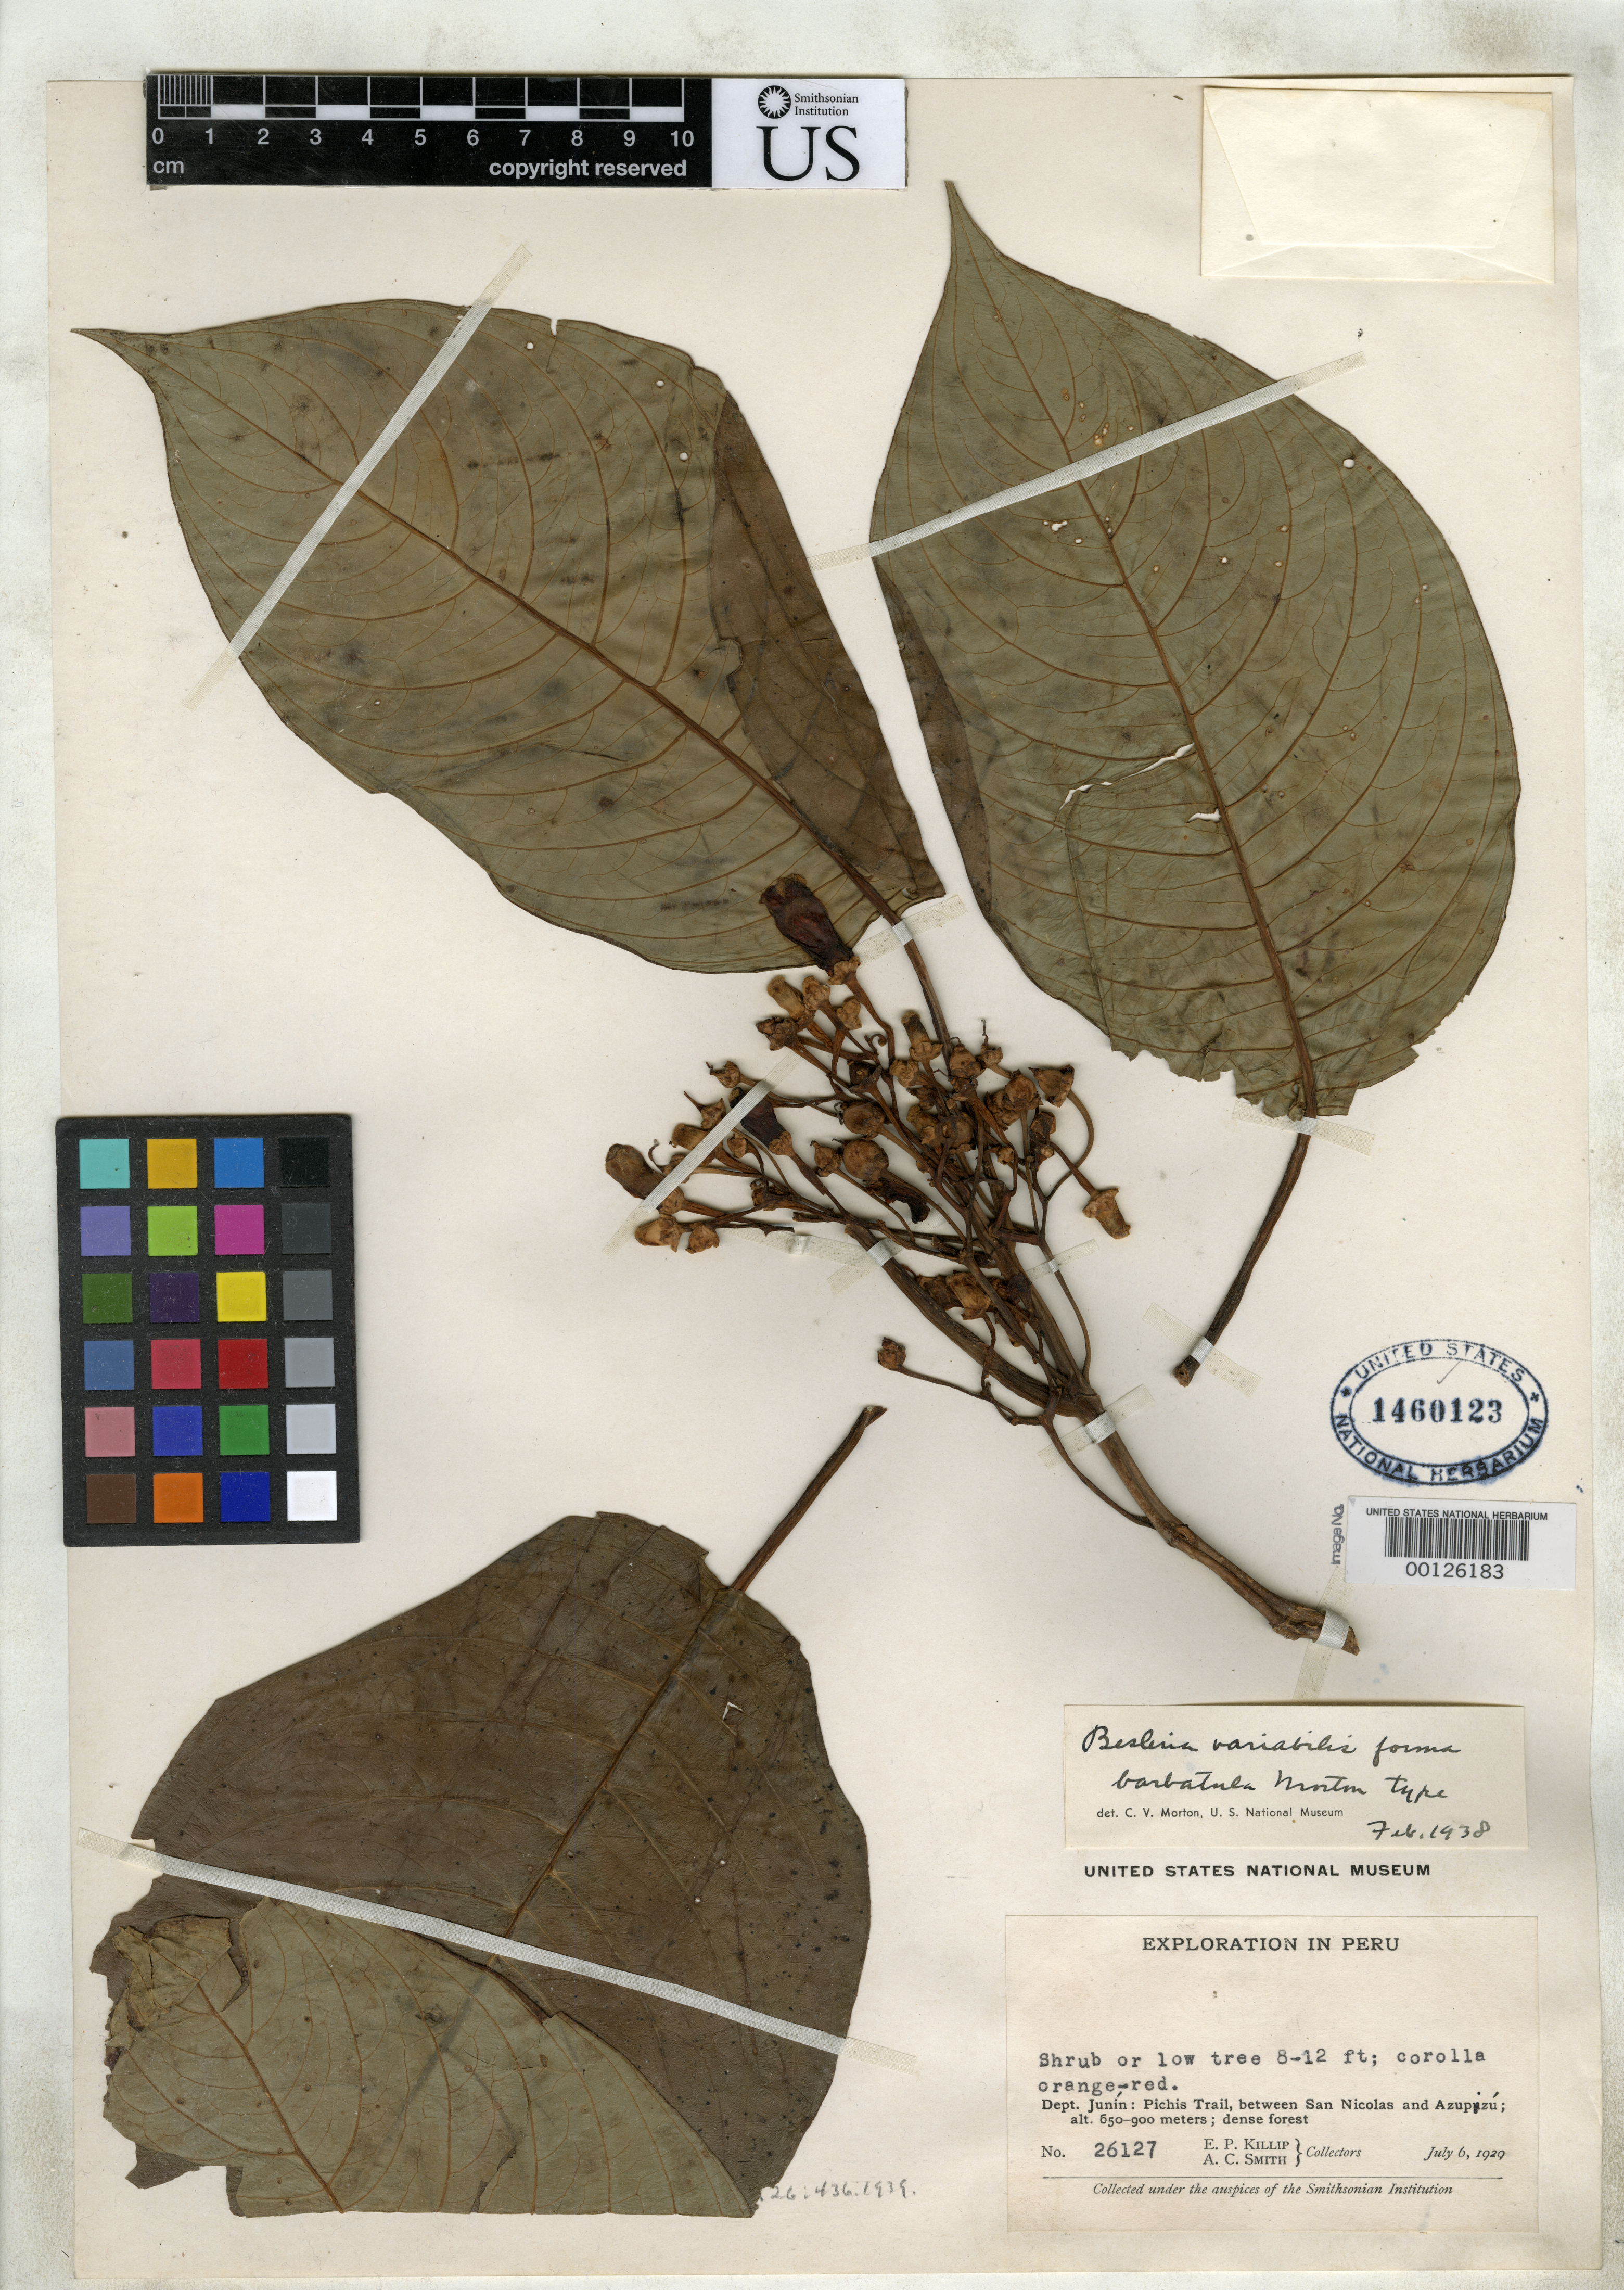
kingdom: Plantae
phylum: Tracheophyta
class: Magnoliopsida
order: Lamiales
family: Gesneriaceae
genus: Besleria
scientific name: Besleria variabilis f. barbatula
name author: C.V. Morton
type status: Holotype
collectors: E. P. Killip & A. C. Smith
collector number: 26127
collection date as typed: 06 Jul 1929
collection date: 1929-07-06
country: Peru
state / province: Junín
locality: Between San Nicolas & Azupizu.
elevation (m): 650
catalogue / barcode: US 1460123